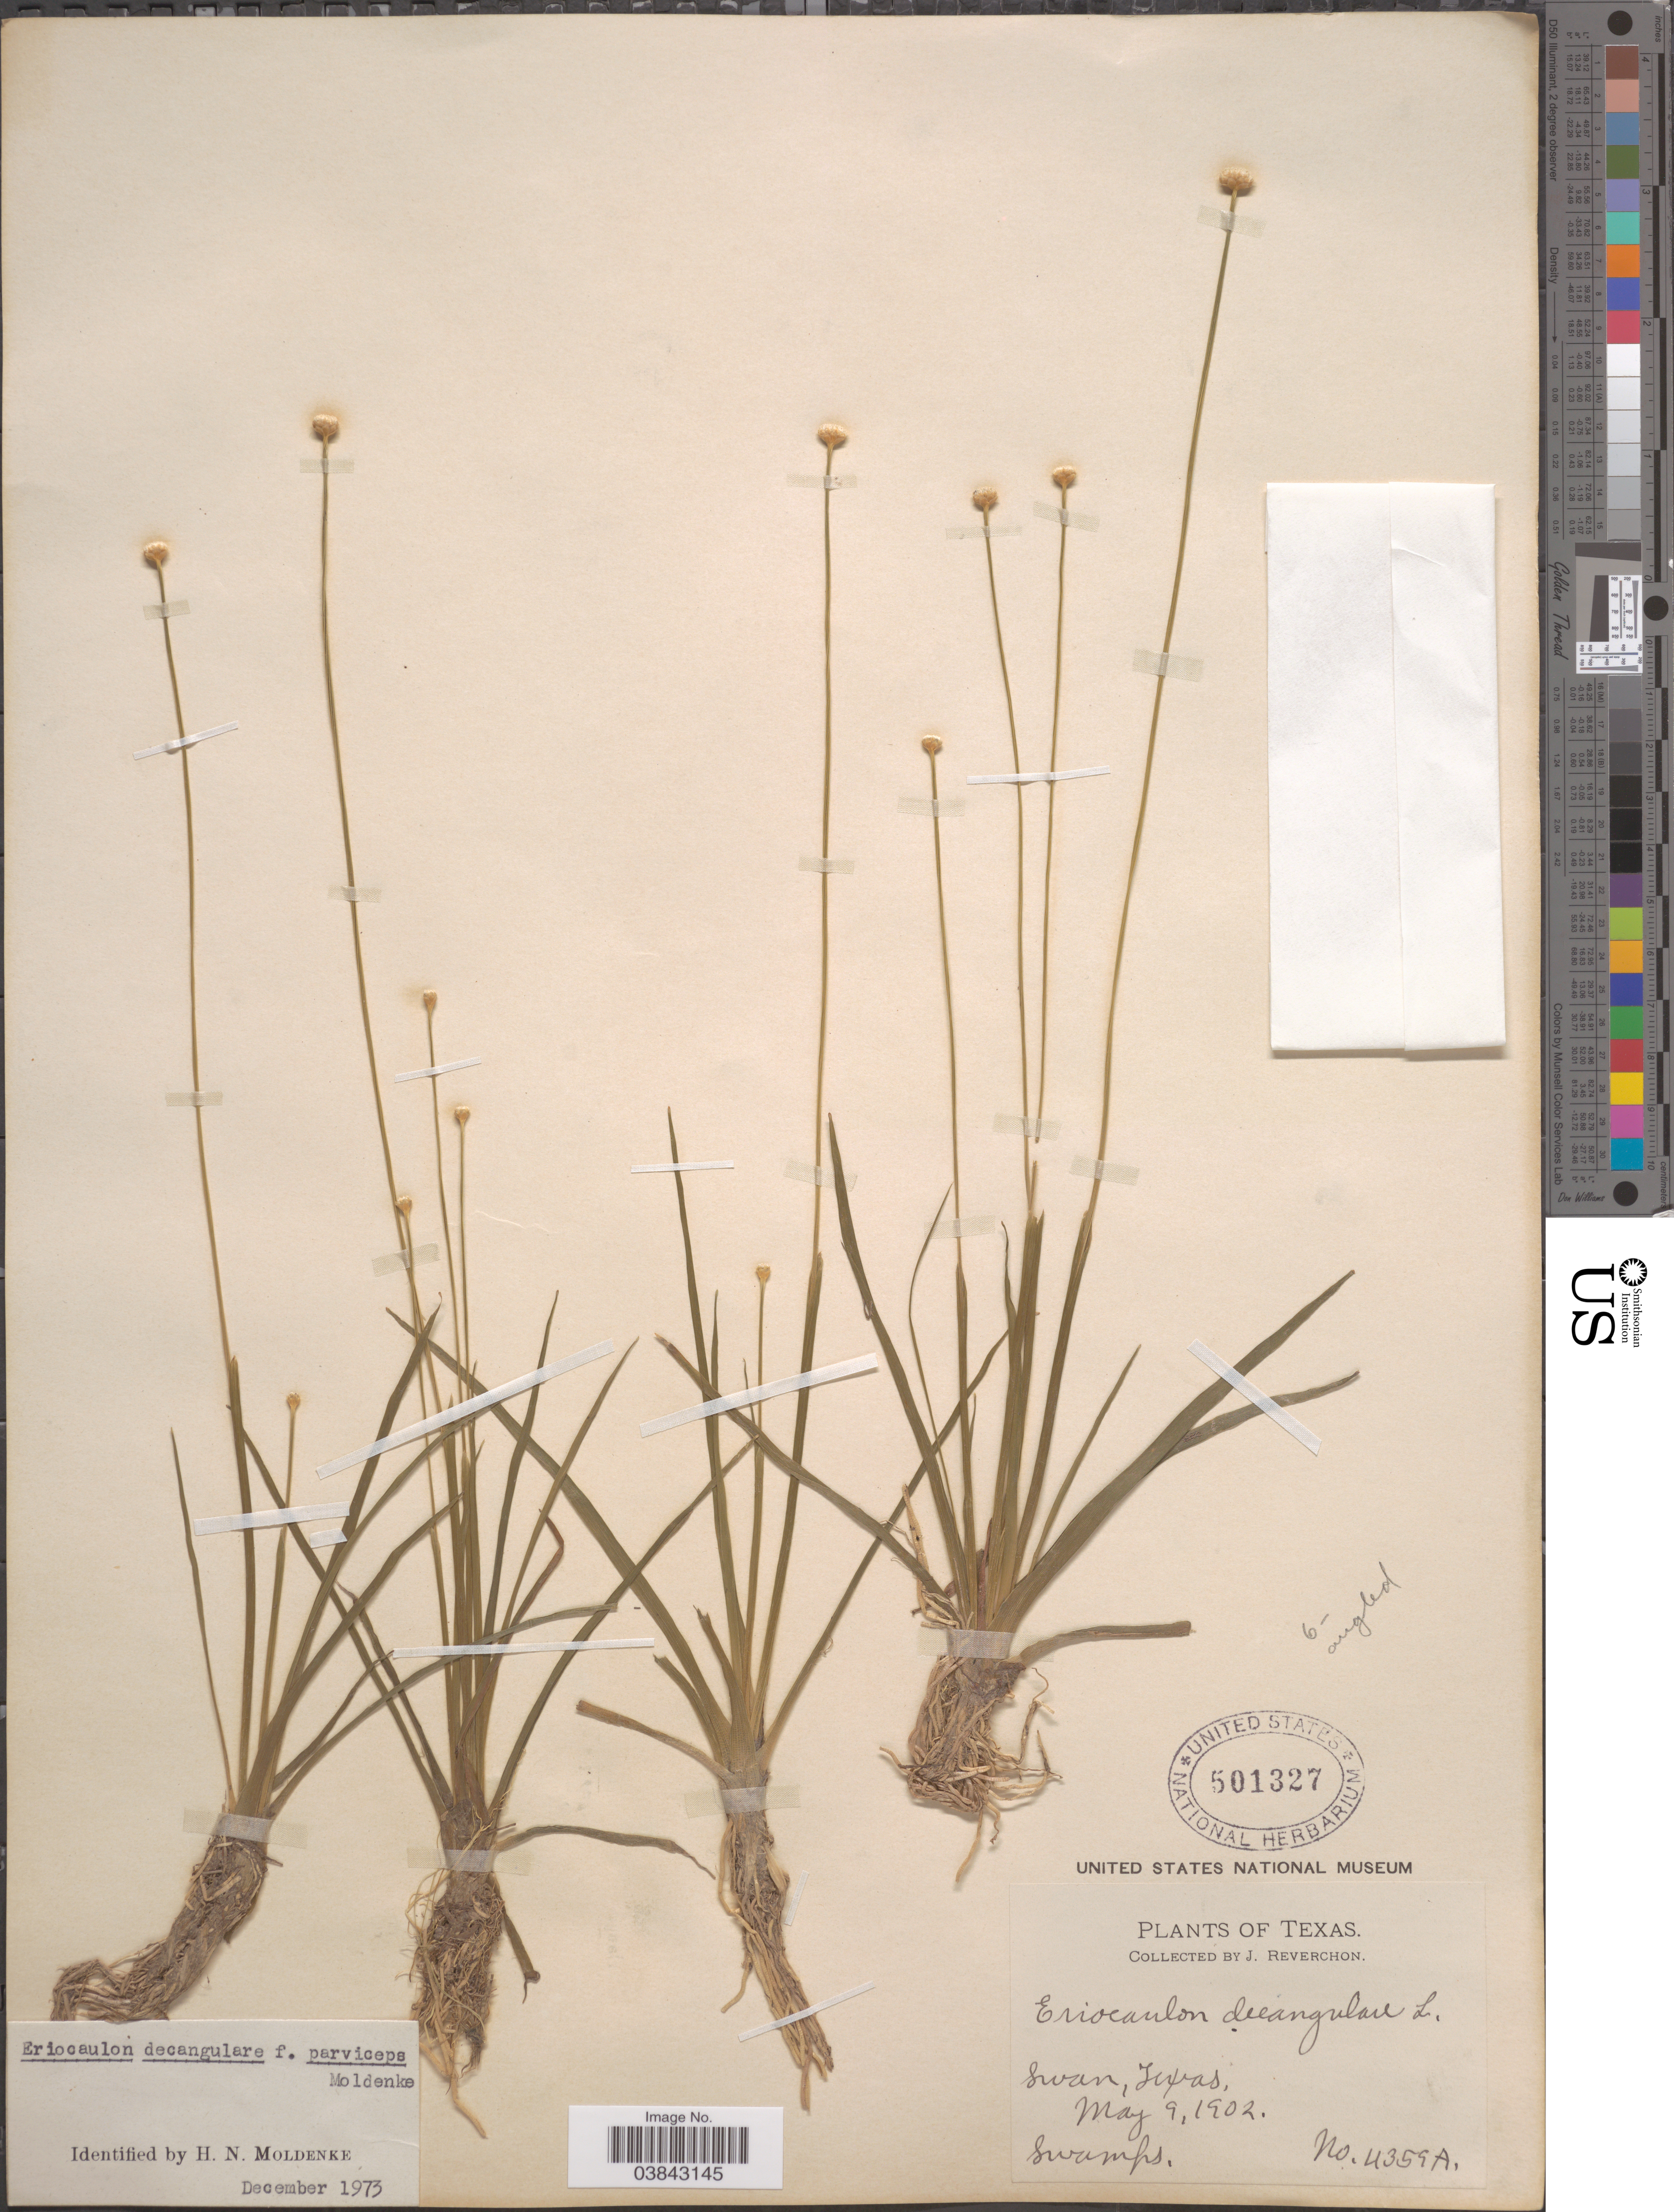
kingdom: Plantae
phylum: Tracheophyta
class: Liliopsida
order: Poales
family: Eriocaulaceae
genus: Eriocaulon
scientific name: Eriocaulon decangulare f. parviceps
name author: Moldenke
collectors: J. Reverchon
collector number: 4359A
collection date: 1902-05-09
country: United States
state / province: Texas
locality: Swan.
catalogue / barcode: US 501327